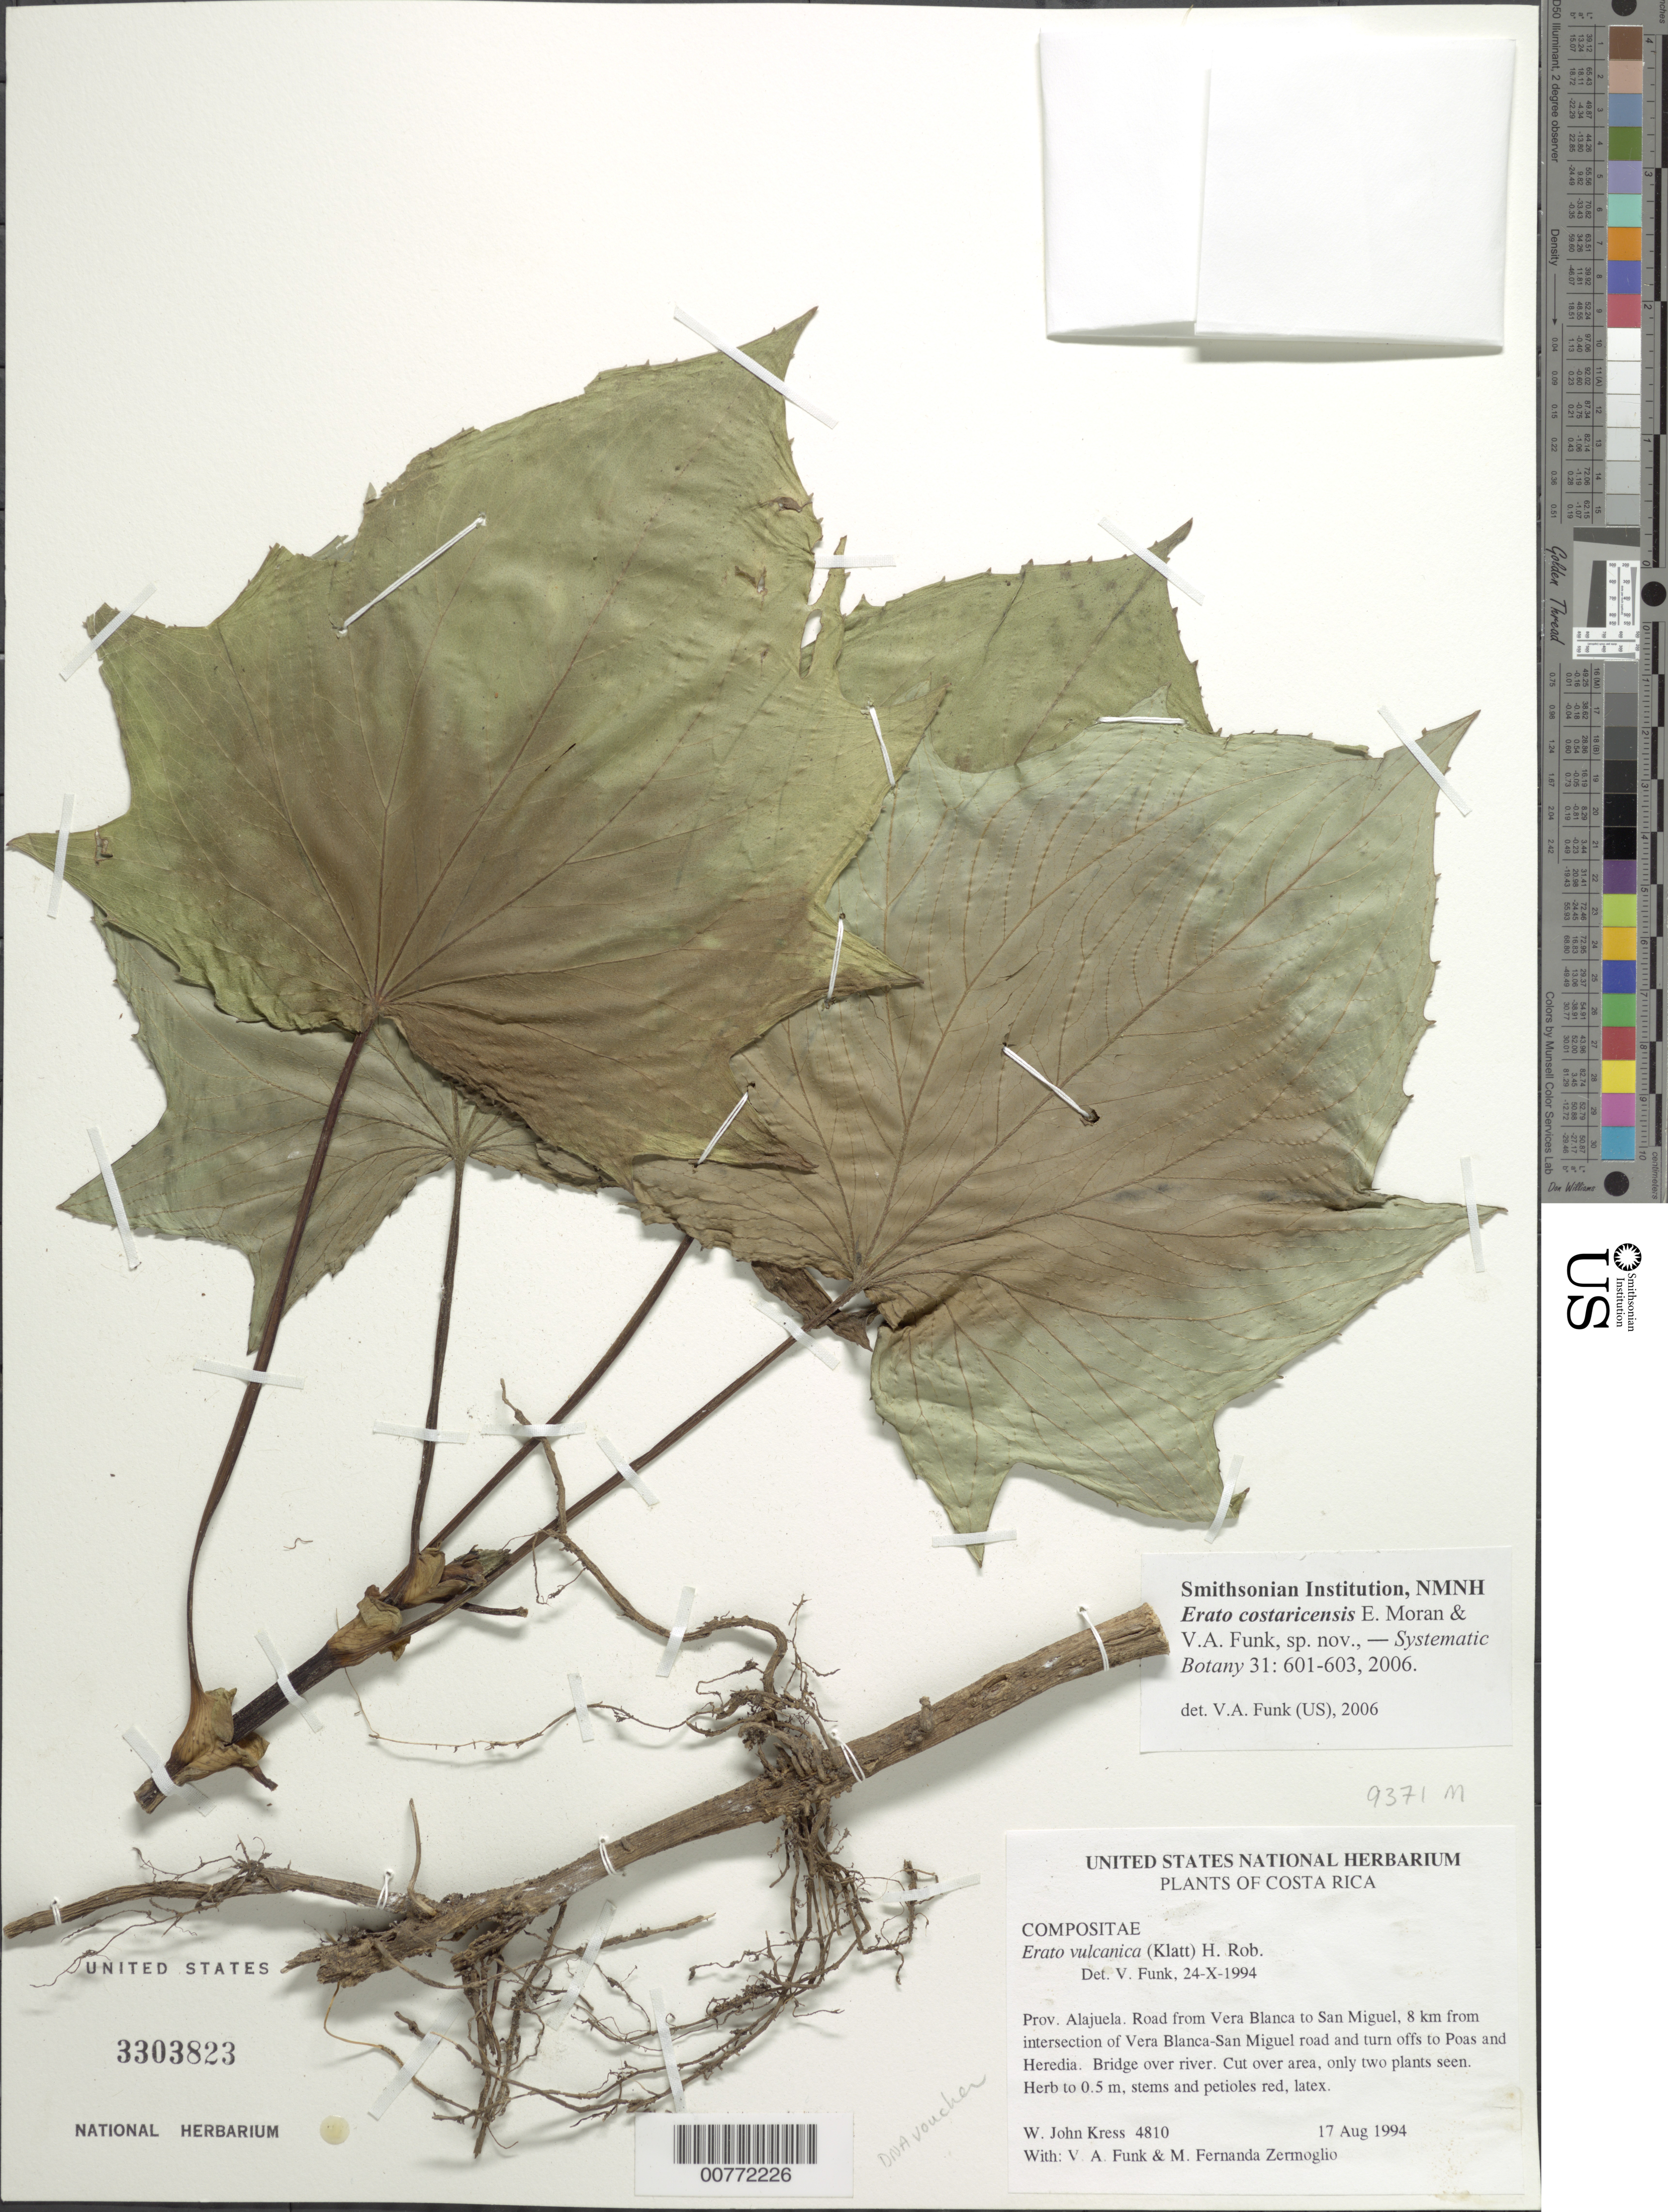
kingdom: Plantae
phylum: Tracheophyta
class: Magnoliopsida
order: Asterales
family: Asteraceae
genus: Erato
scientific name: Erato costaricensis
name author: Moran & V.A. Funk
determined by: Funk, Vicki A., (BOT), Smithsonian Institution - National Museum of Natural History (UNITED STATES)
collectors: W. J. Kress, V. Funk & M. Zermoglio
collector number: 4810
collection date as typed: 17 August 1994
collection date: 1994-08-17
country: Costa Rica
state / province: Alajuela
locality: Road from Vera Blanca to San Miguel, 8km from intersection of Vera-Blanca-San Miguel road and turn offs to Poas and Heredia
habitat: Bridge over river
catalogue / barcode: US 3303823